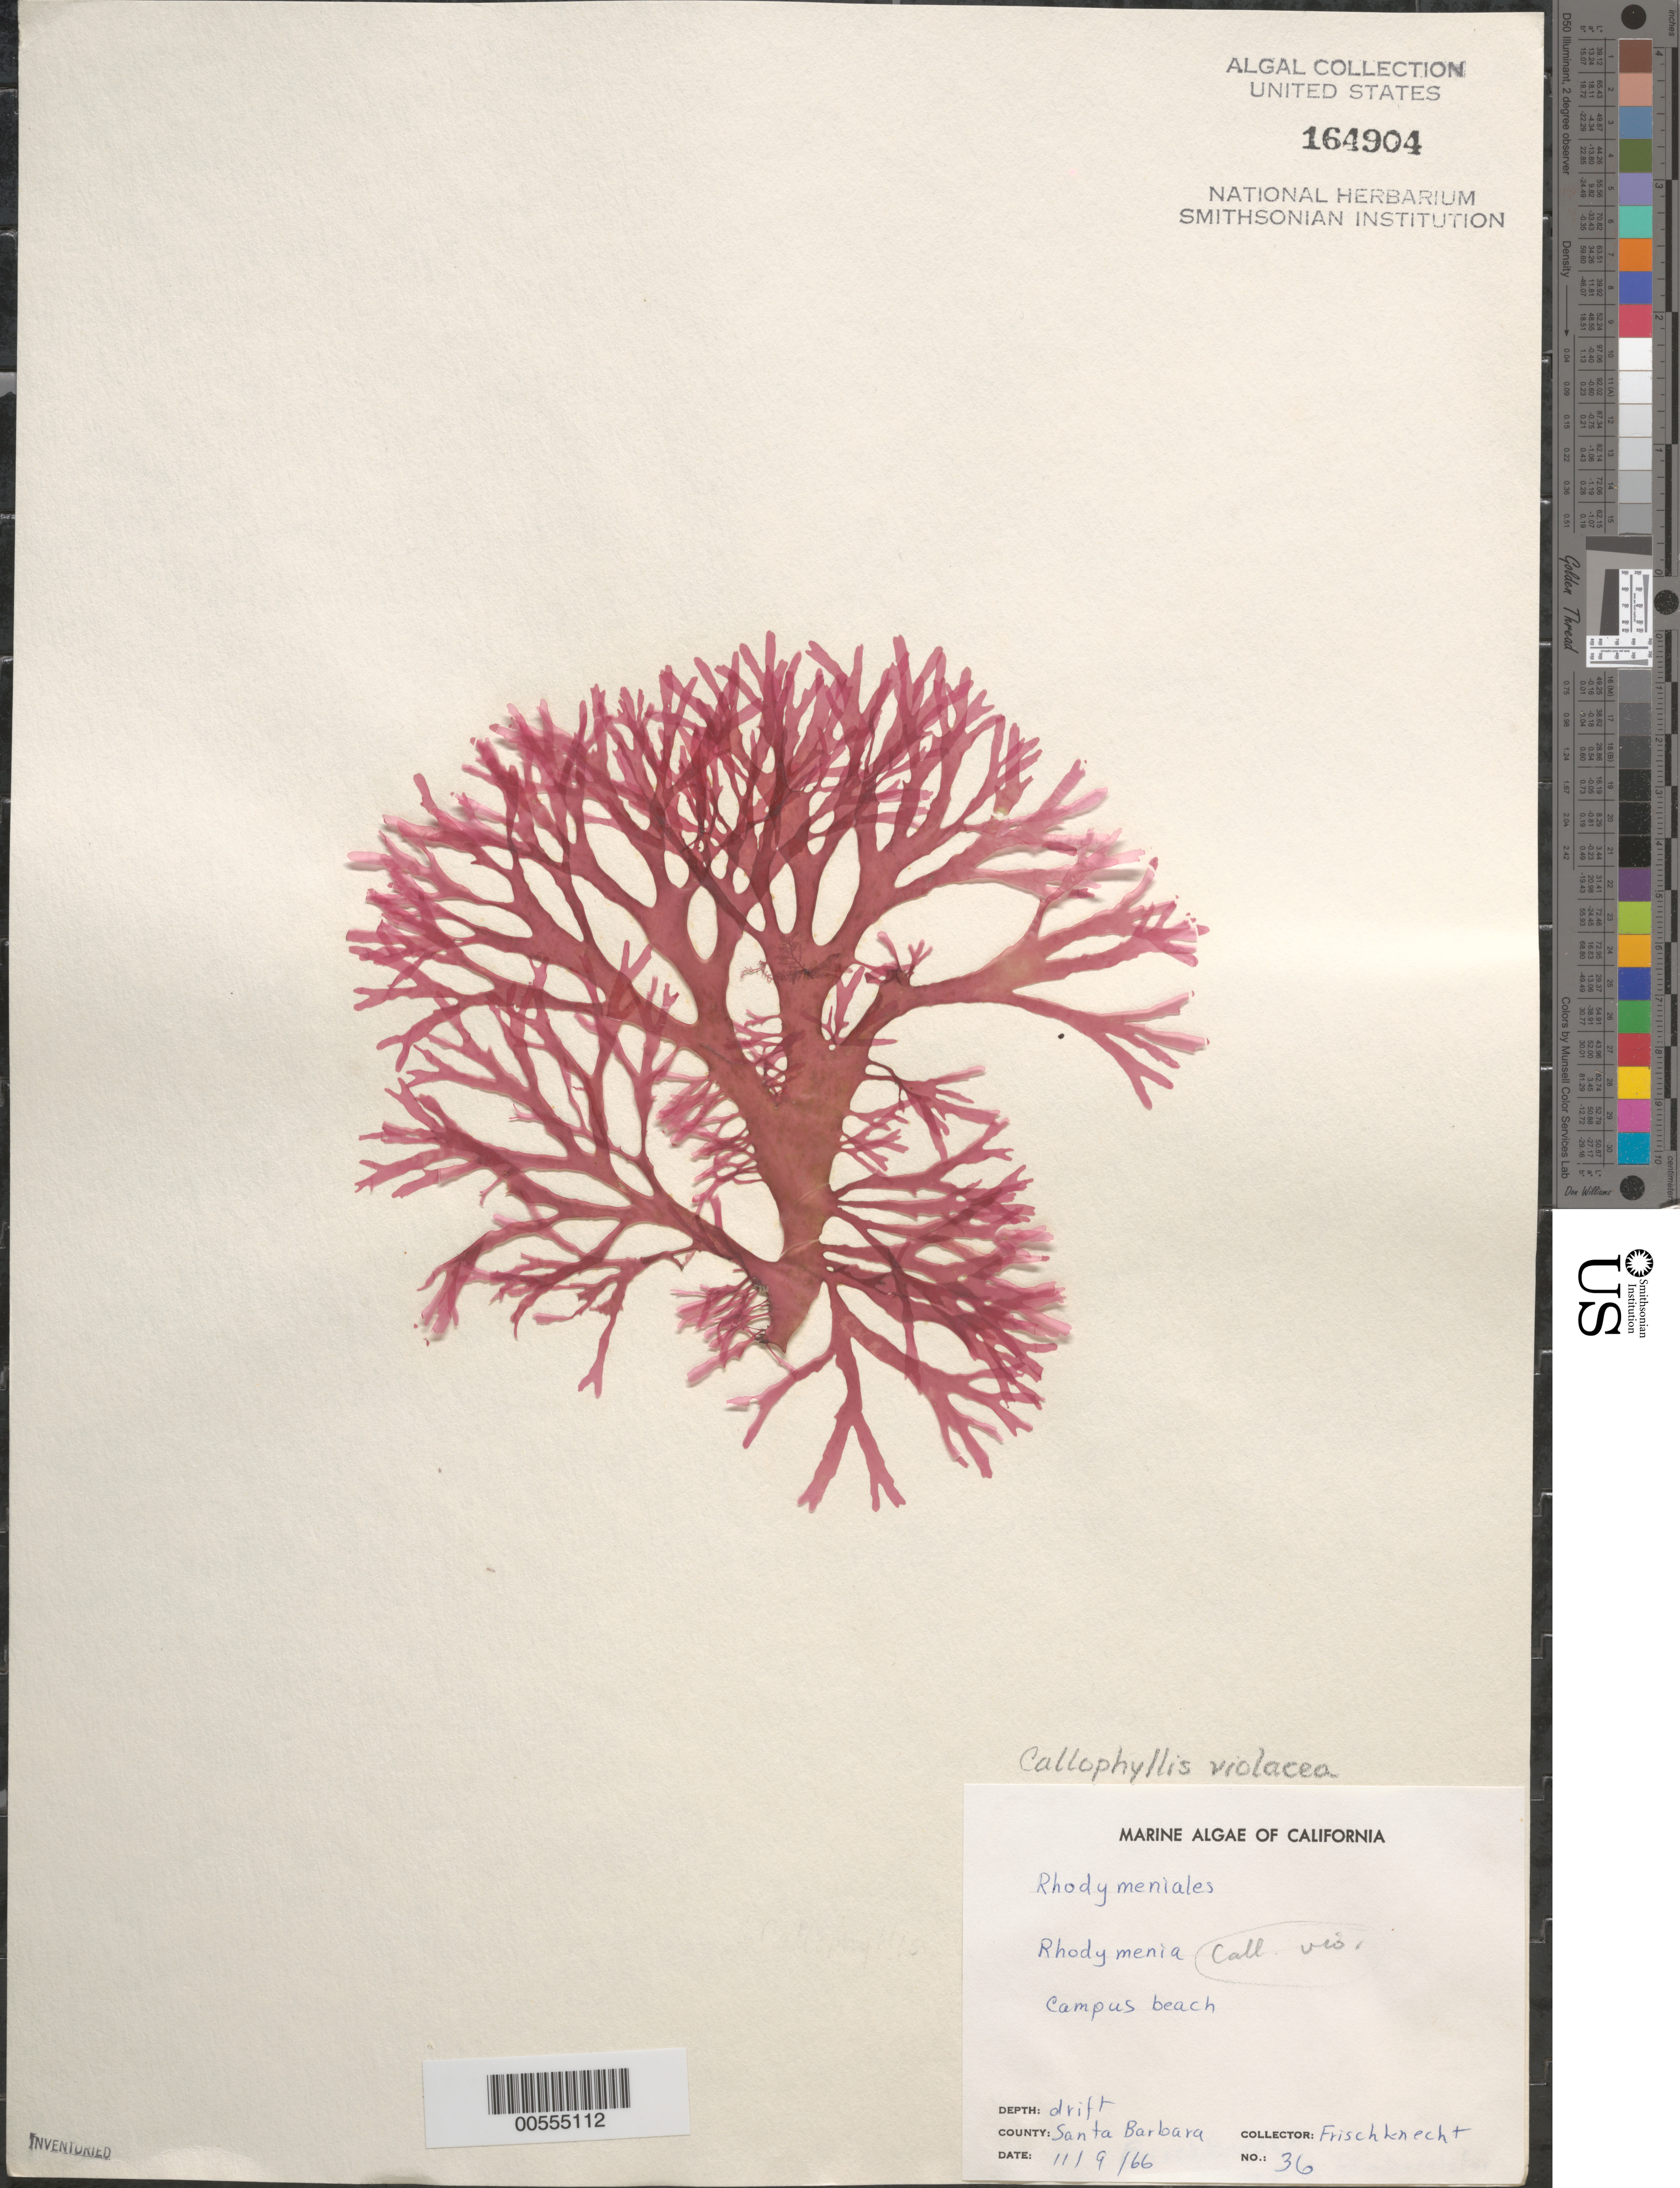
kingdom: Plantae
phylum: Rhodophyta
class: Florideophyceae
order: Gigartinales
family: Kallymeniaceae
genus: Callophyllis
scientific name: Callophyllis violacea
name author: J. Agardh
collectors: -. Frischknecht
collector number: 36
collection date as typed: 09 Nov 1966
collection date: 1966-11-09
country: United States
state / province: California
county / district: Santa Barbara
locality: Campus Beach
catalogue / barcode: US 164904